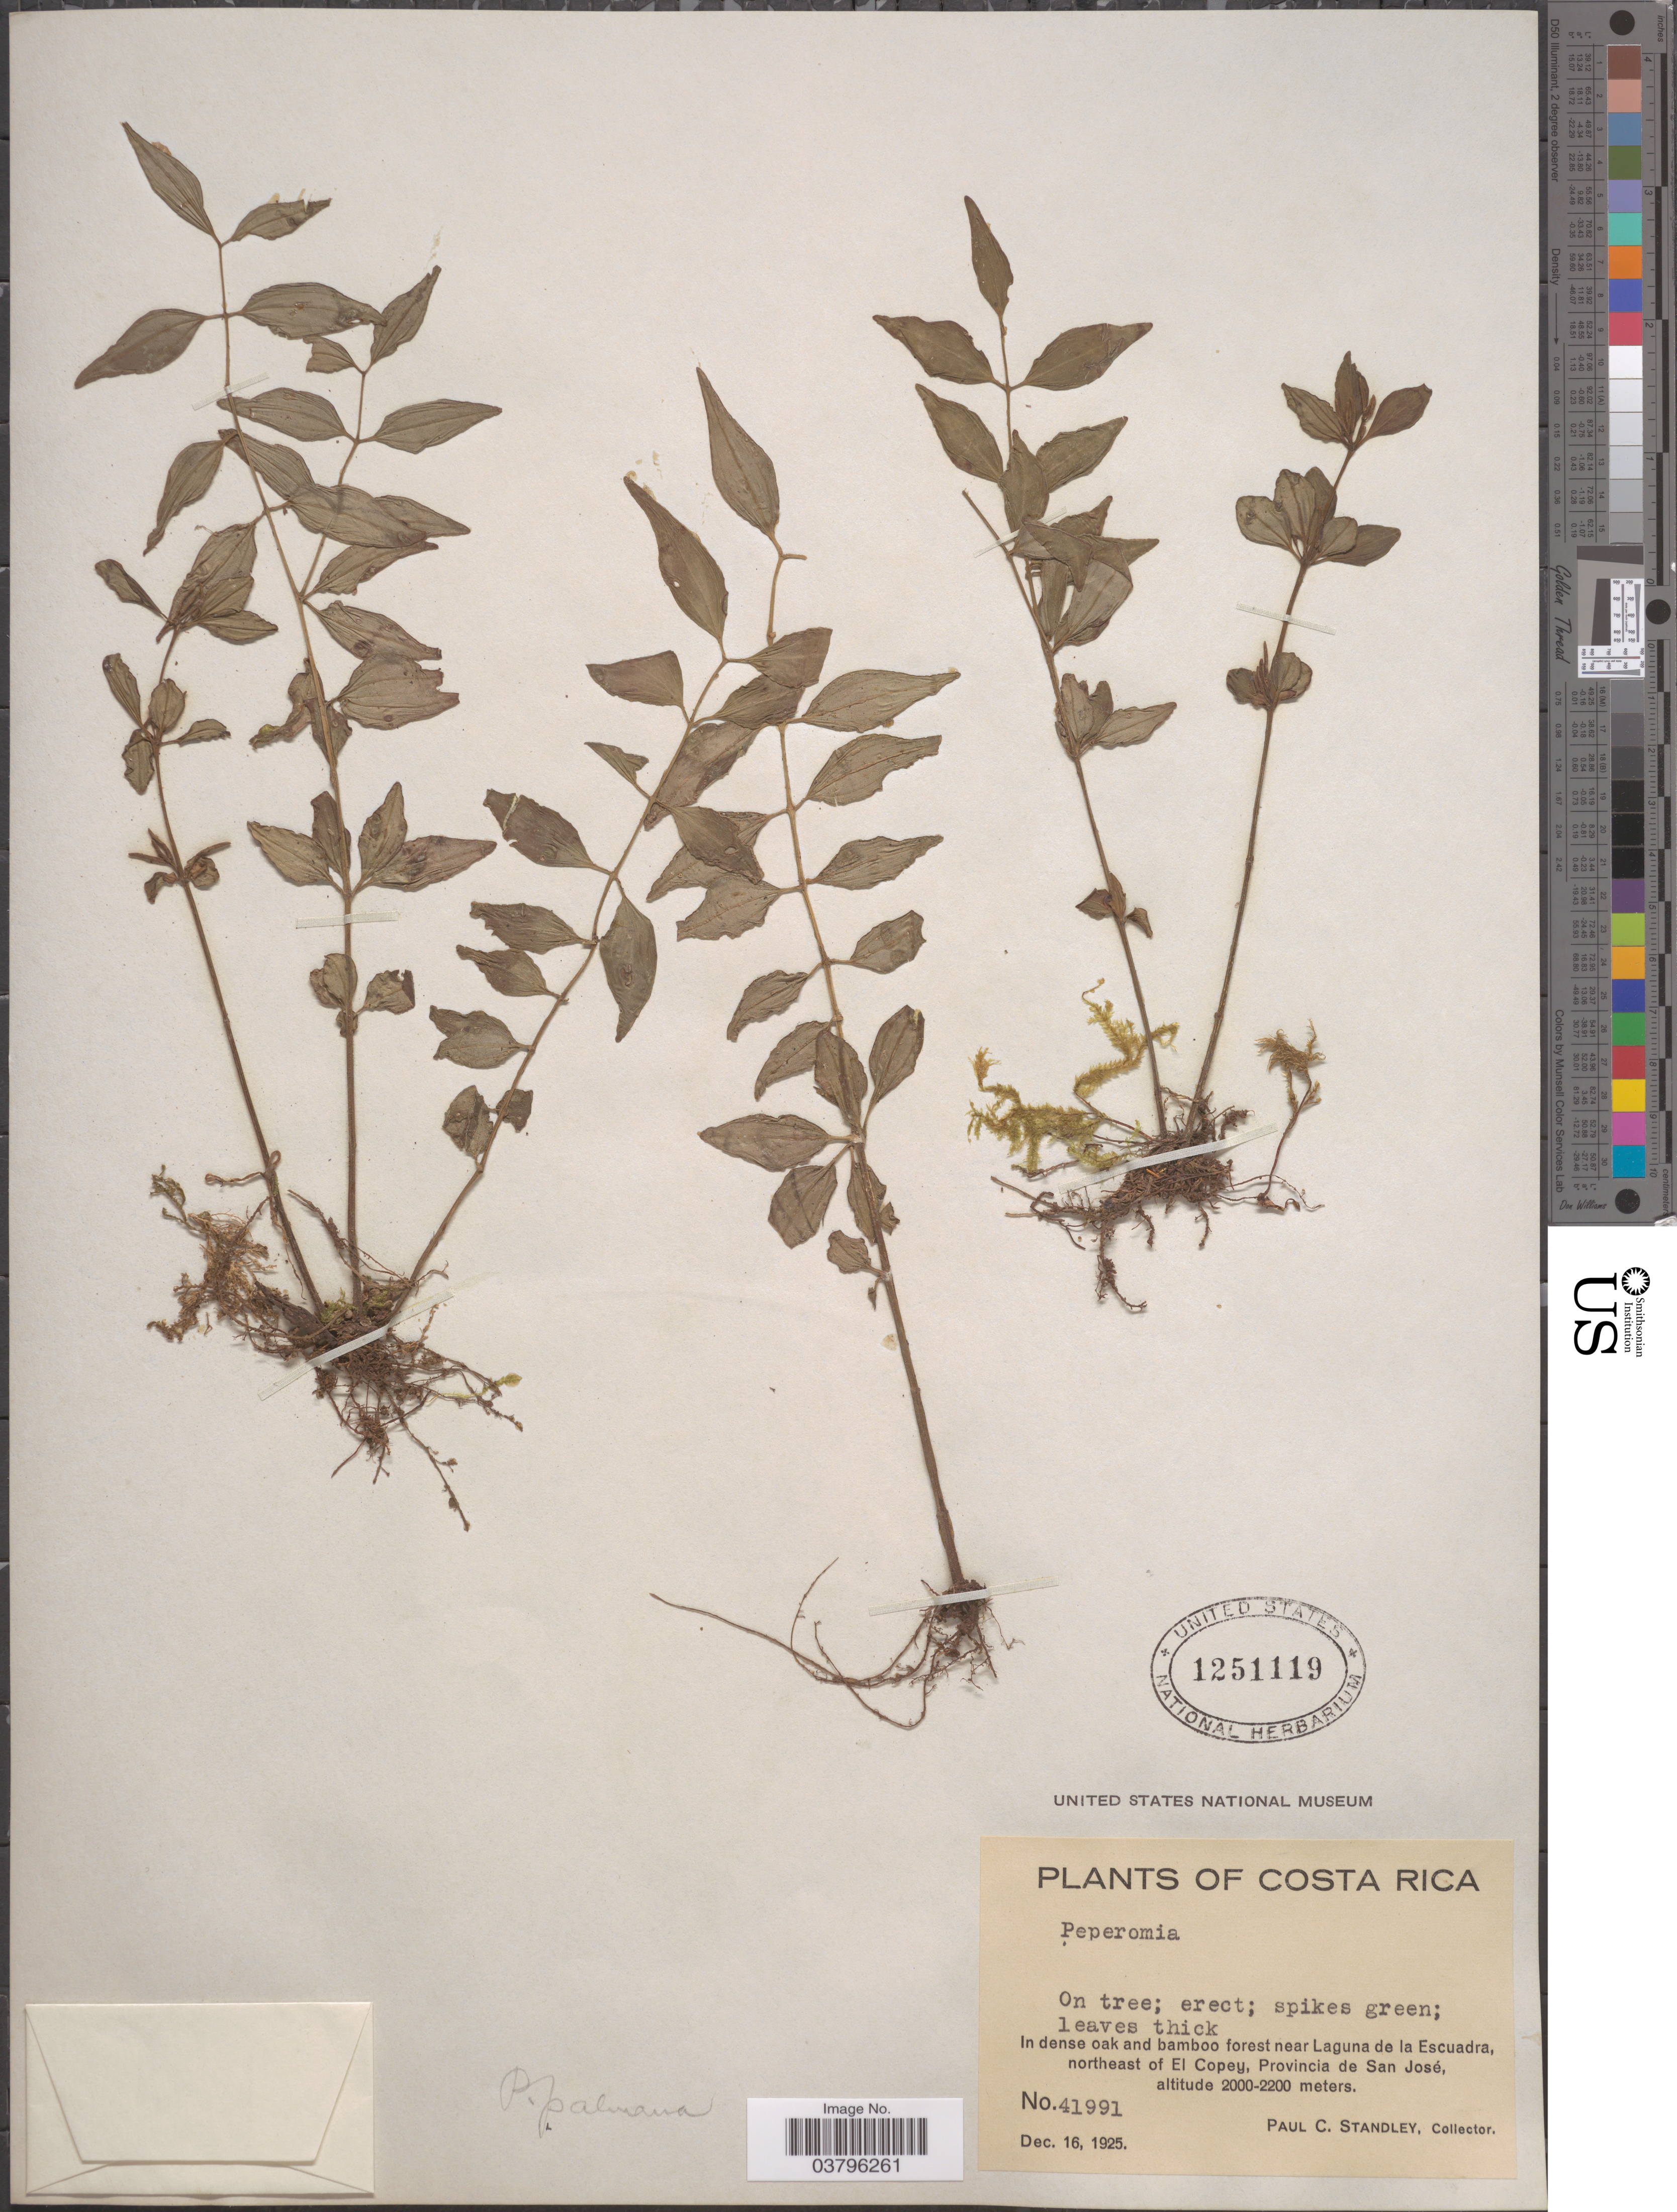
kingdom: Plantae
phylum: Tracheophyta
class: Magnoliopsida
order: Piperales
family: Piperaceae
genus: Peperomia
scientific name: Peperomia palmana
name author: C. DC.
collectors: P. C. Standley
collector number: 41991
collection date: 1925-12-16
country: Costa Rica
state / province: San José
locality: In dense oak and bamboo forest near Laguna de la Escuadra, northeast of El Copey.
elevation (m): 2000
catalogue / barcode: US 1251119